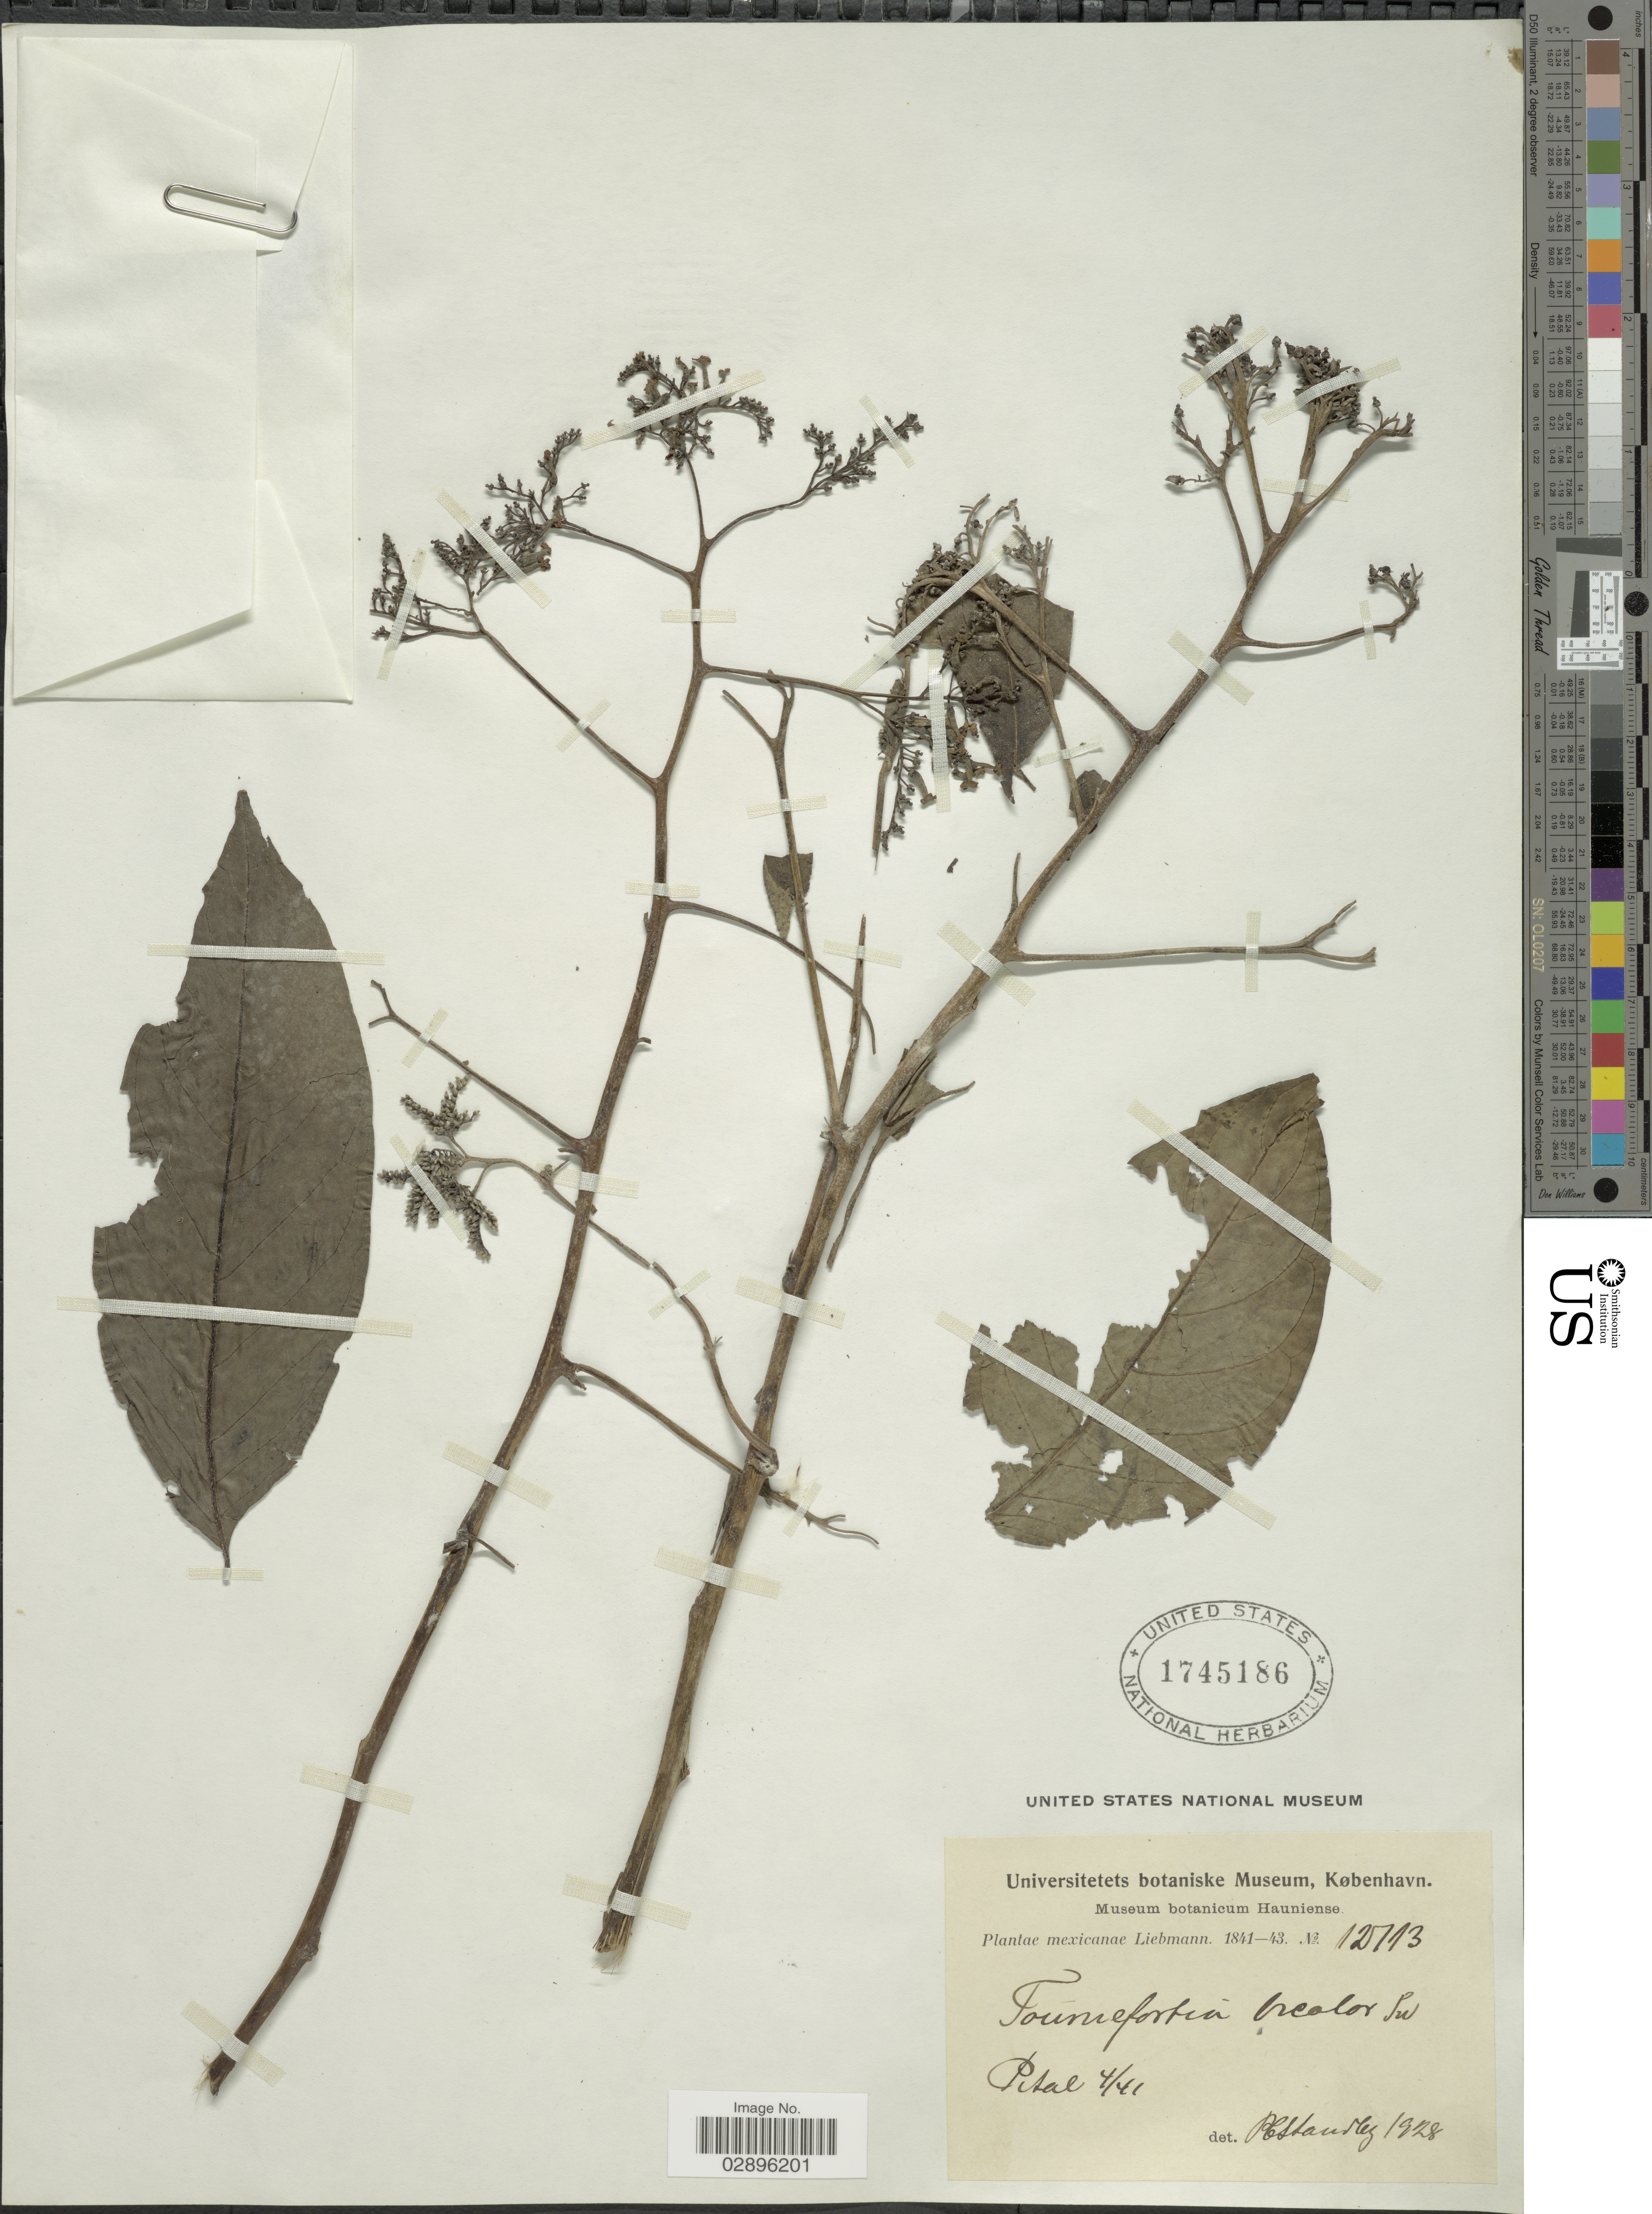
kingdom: Plantae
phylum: Tracheophyta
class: Magnoliopsida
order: Boraginales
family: Heliotropiaceae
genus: Tournefortia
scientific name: Tournefortia bicolor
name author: Sw.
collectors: Liebmann, --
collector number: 12193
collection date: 1841-04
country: Mexico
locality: Pital.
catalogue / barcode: US 1745186